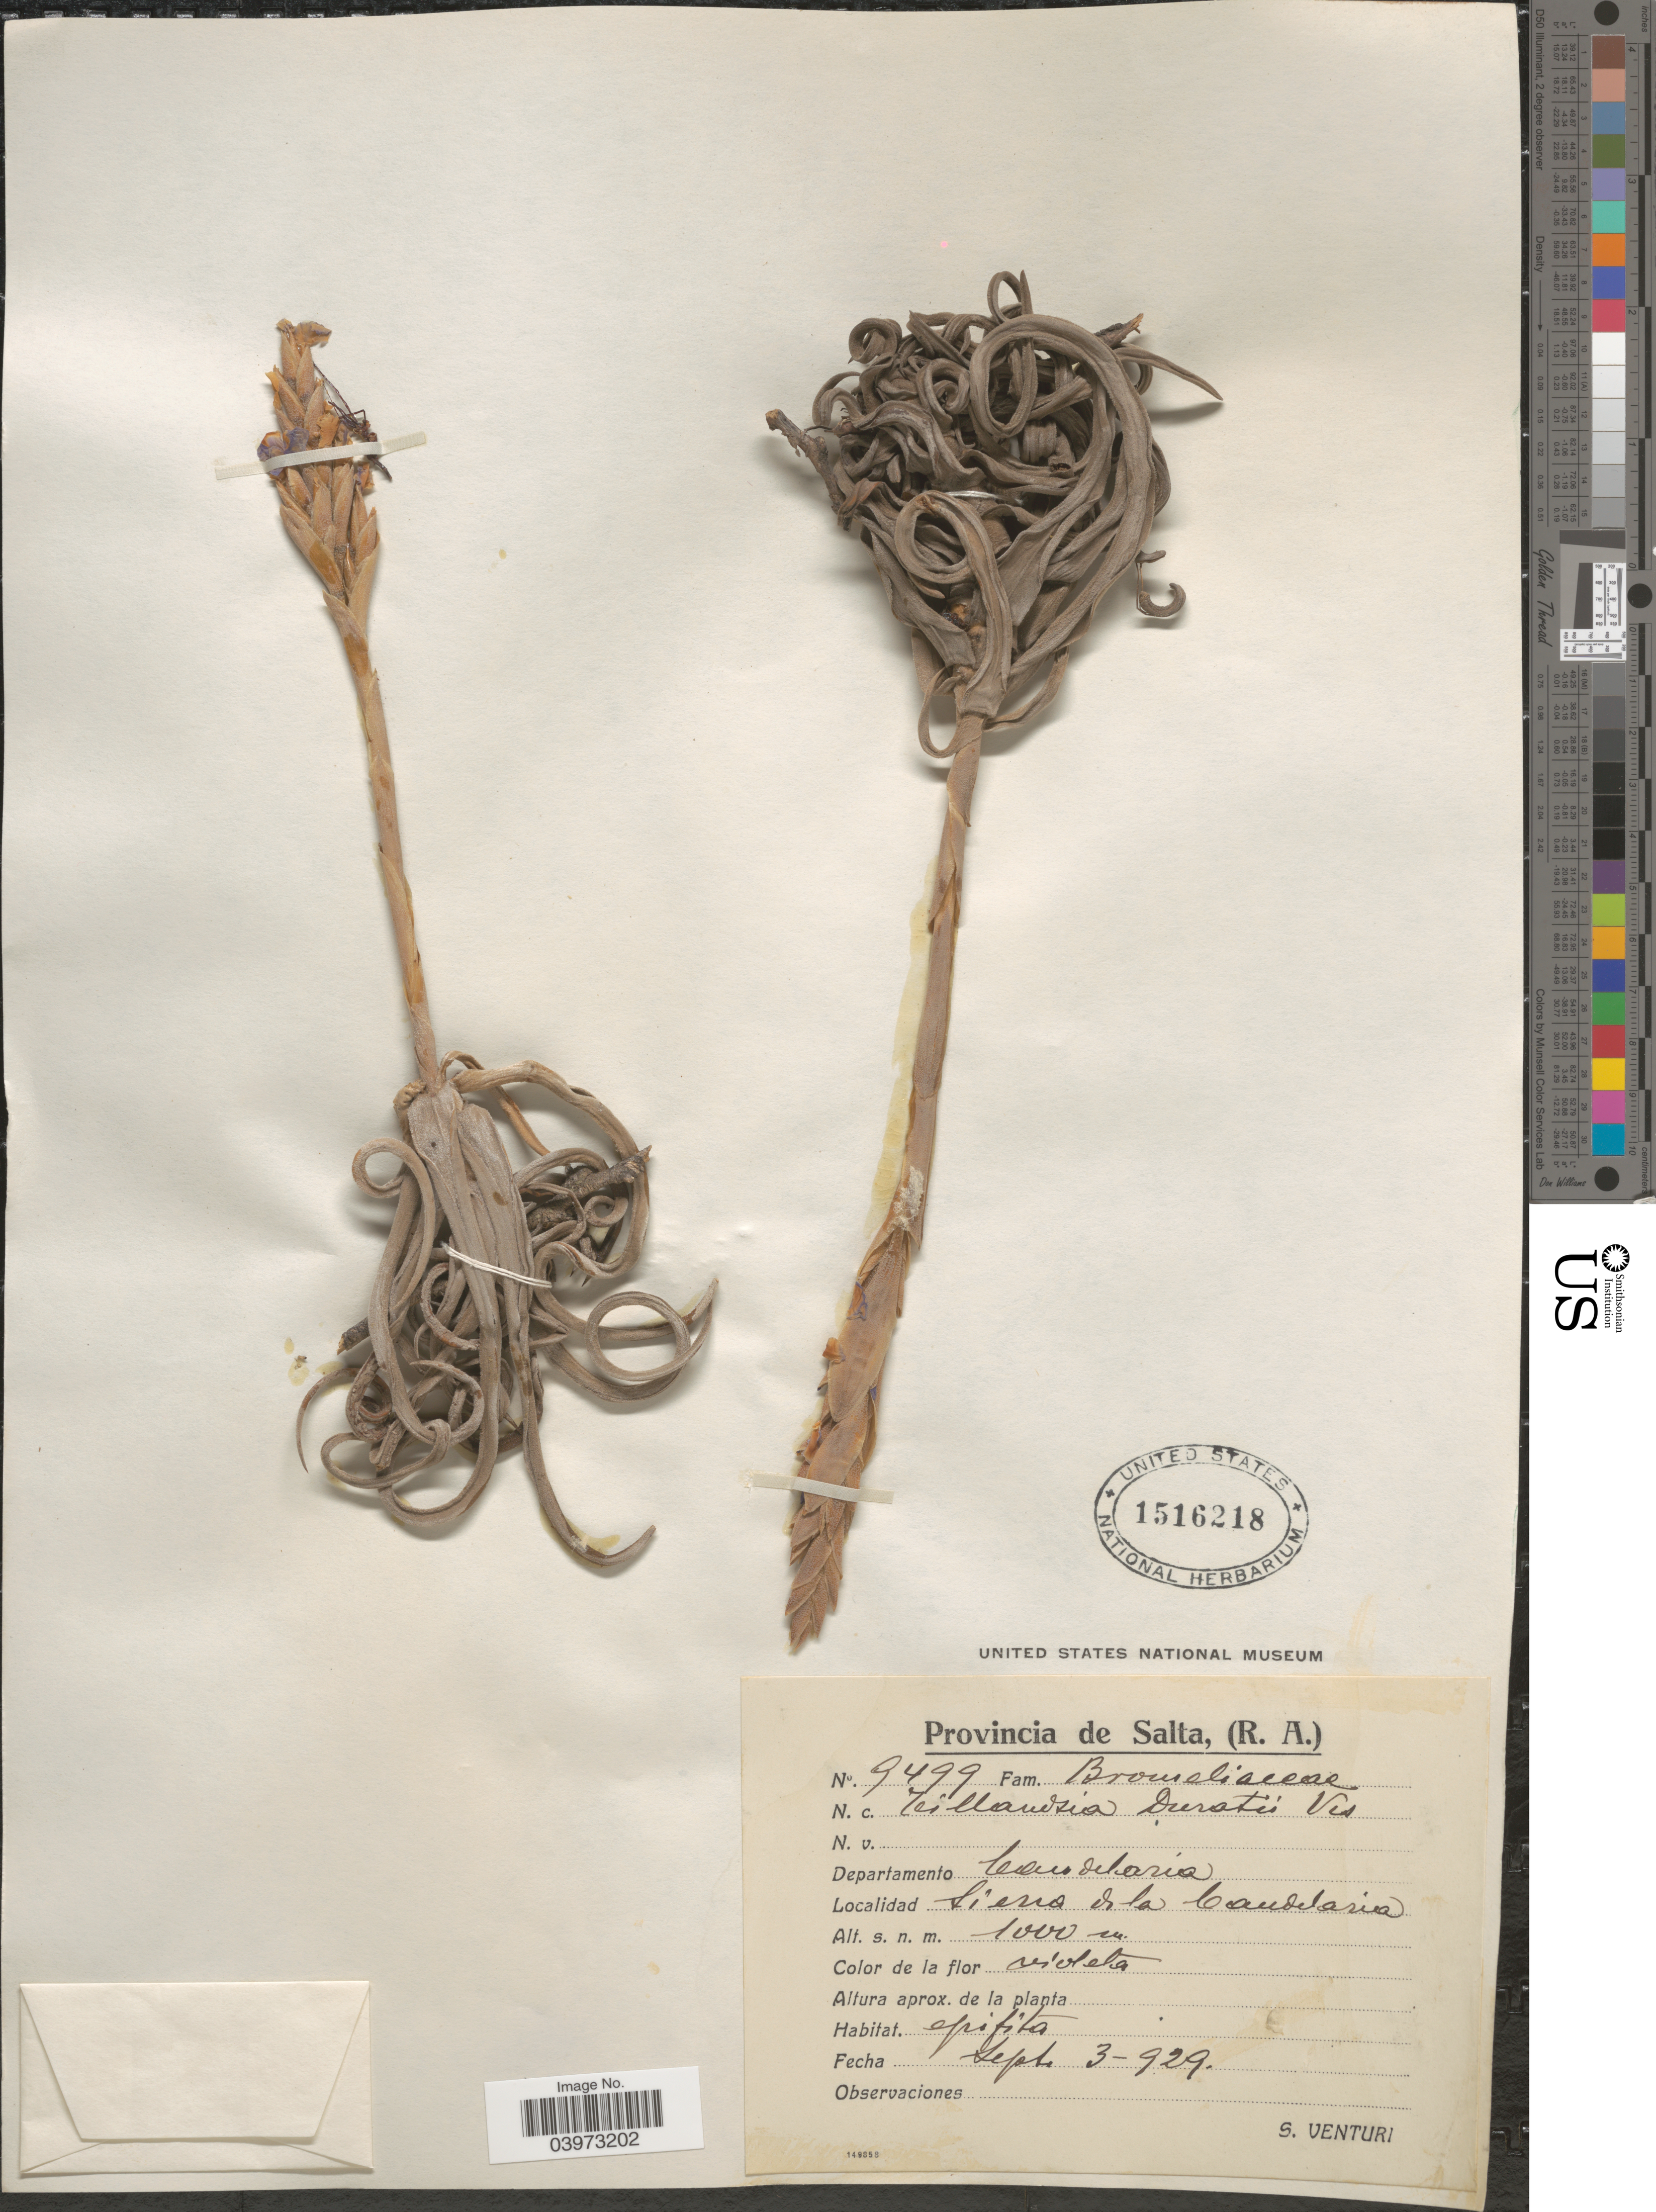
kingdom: Plantae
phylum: Tracheophyta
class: Liliopsida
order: Poales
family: Bromeliaceae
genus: Tillandsia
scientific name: Tillandsia duratii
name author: Vis.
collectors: S. Venturi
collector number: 9499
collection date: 1929-09-03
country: Argentina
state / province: Salta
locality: Departamento Candelaria. Sierra de la Candelaria.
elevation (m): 1000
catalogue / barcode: US 1516218